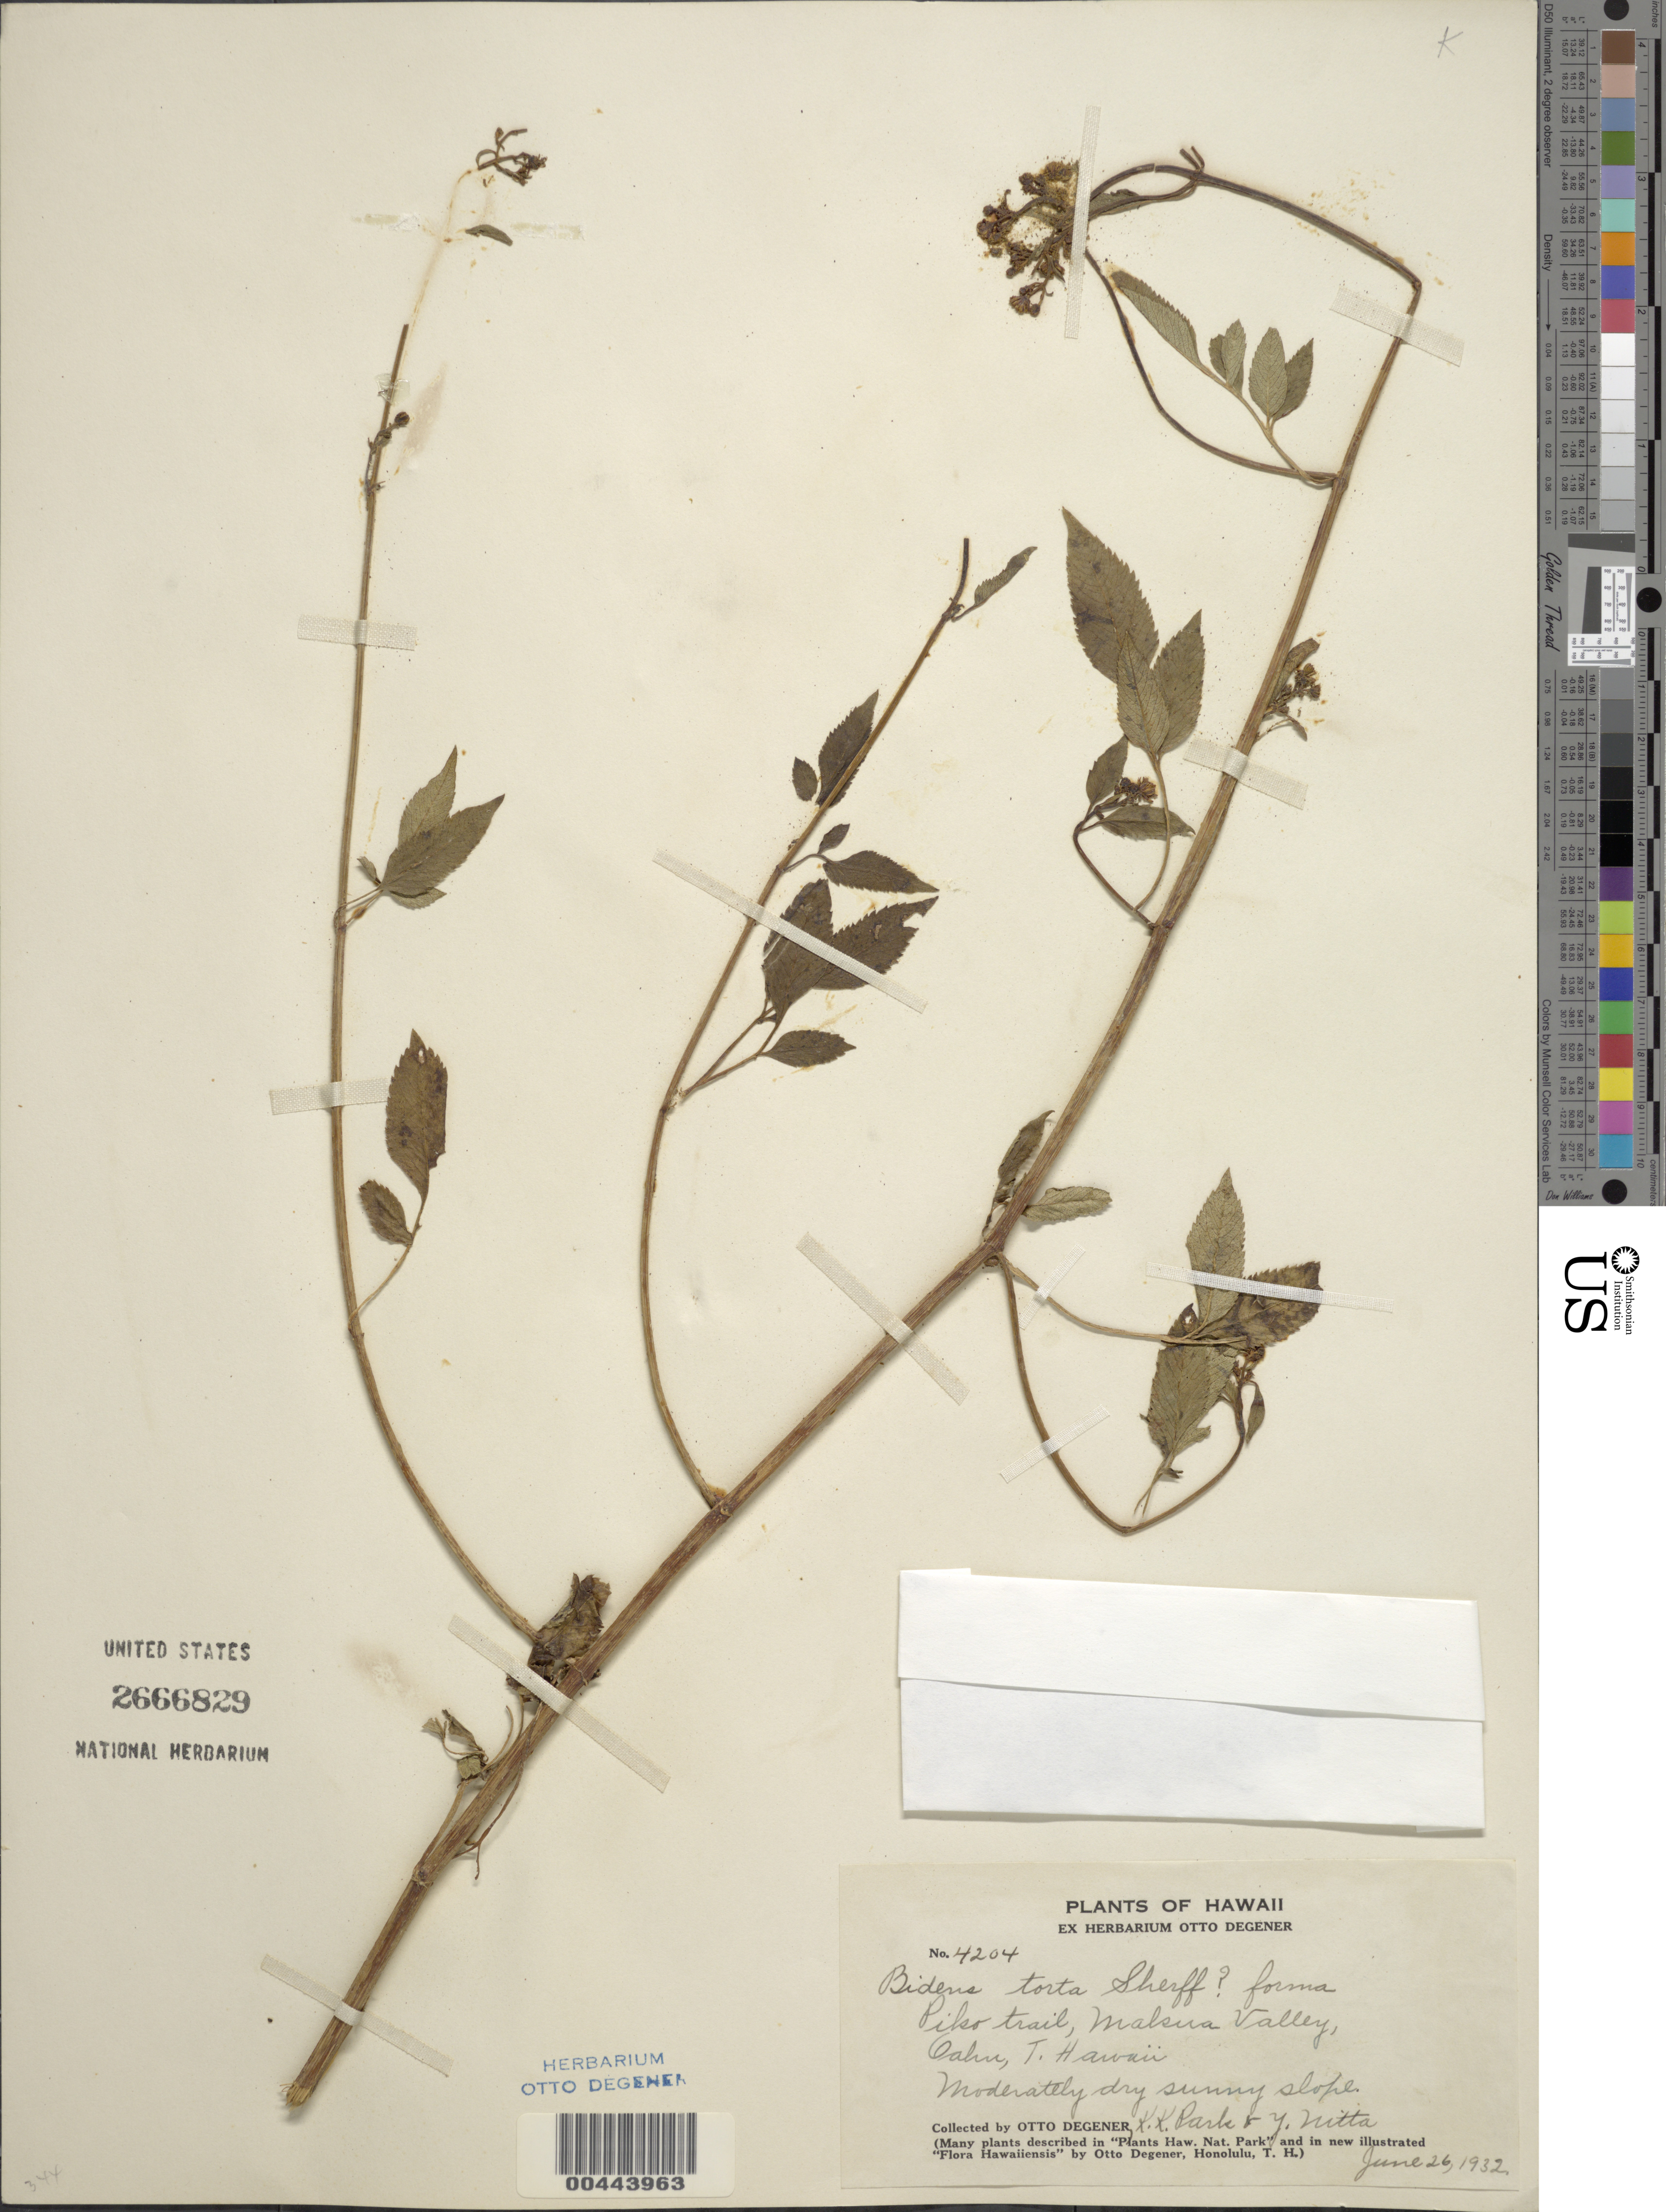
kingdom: Plantae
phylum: Tracheophyta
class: Magnoliopsida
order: Asterales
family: Asteraceae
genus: Bidens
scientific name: Bidens torta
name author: Sherff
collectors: O. Degener, K. Park & Y. Nitta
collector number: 4204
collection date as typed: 26 Jun 1932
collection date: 1932-06-26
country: United States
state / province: Hawaii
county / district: Honolulu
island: Oahu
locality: Piko Trail, Makua Valley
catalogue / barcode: US 2666829